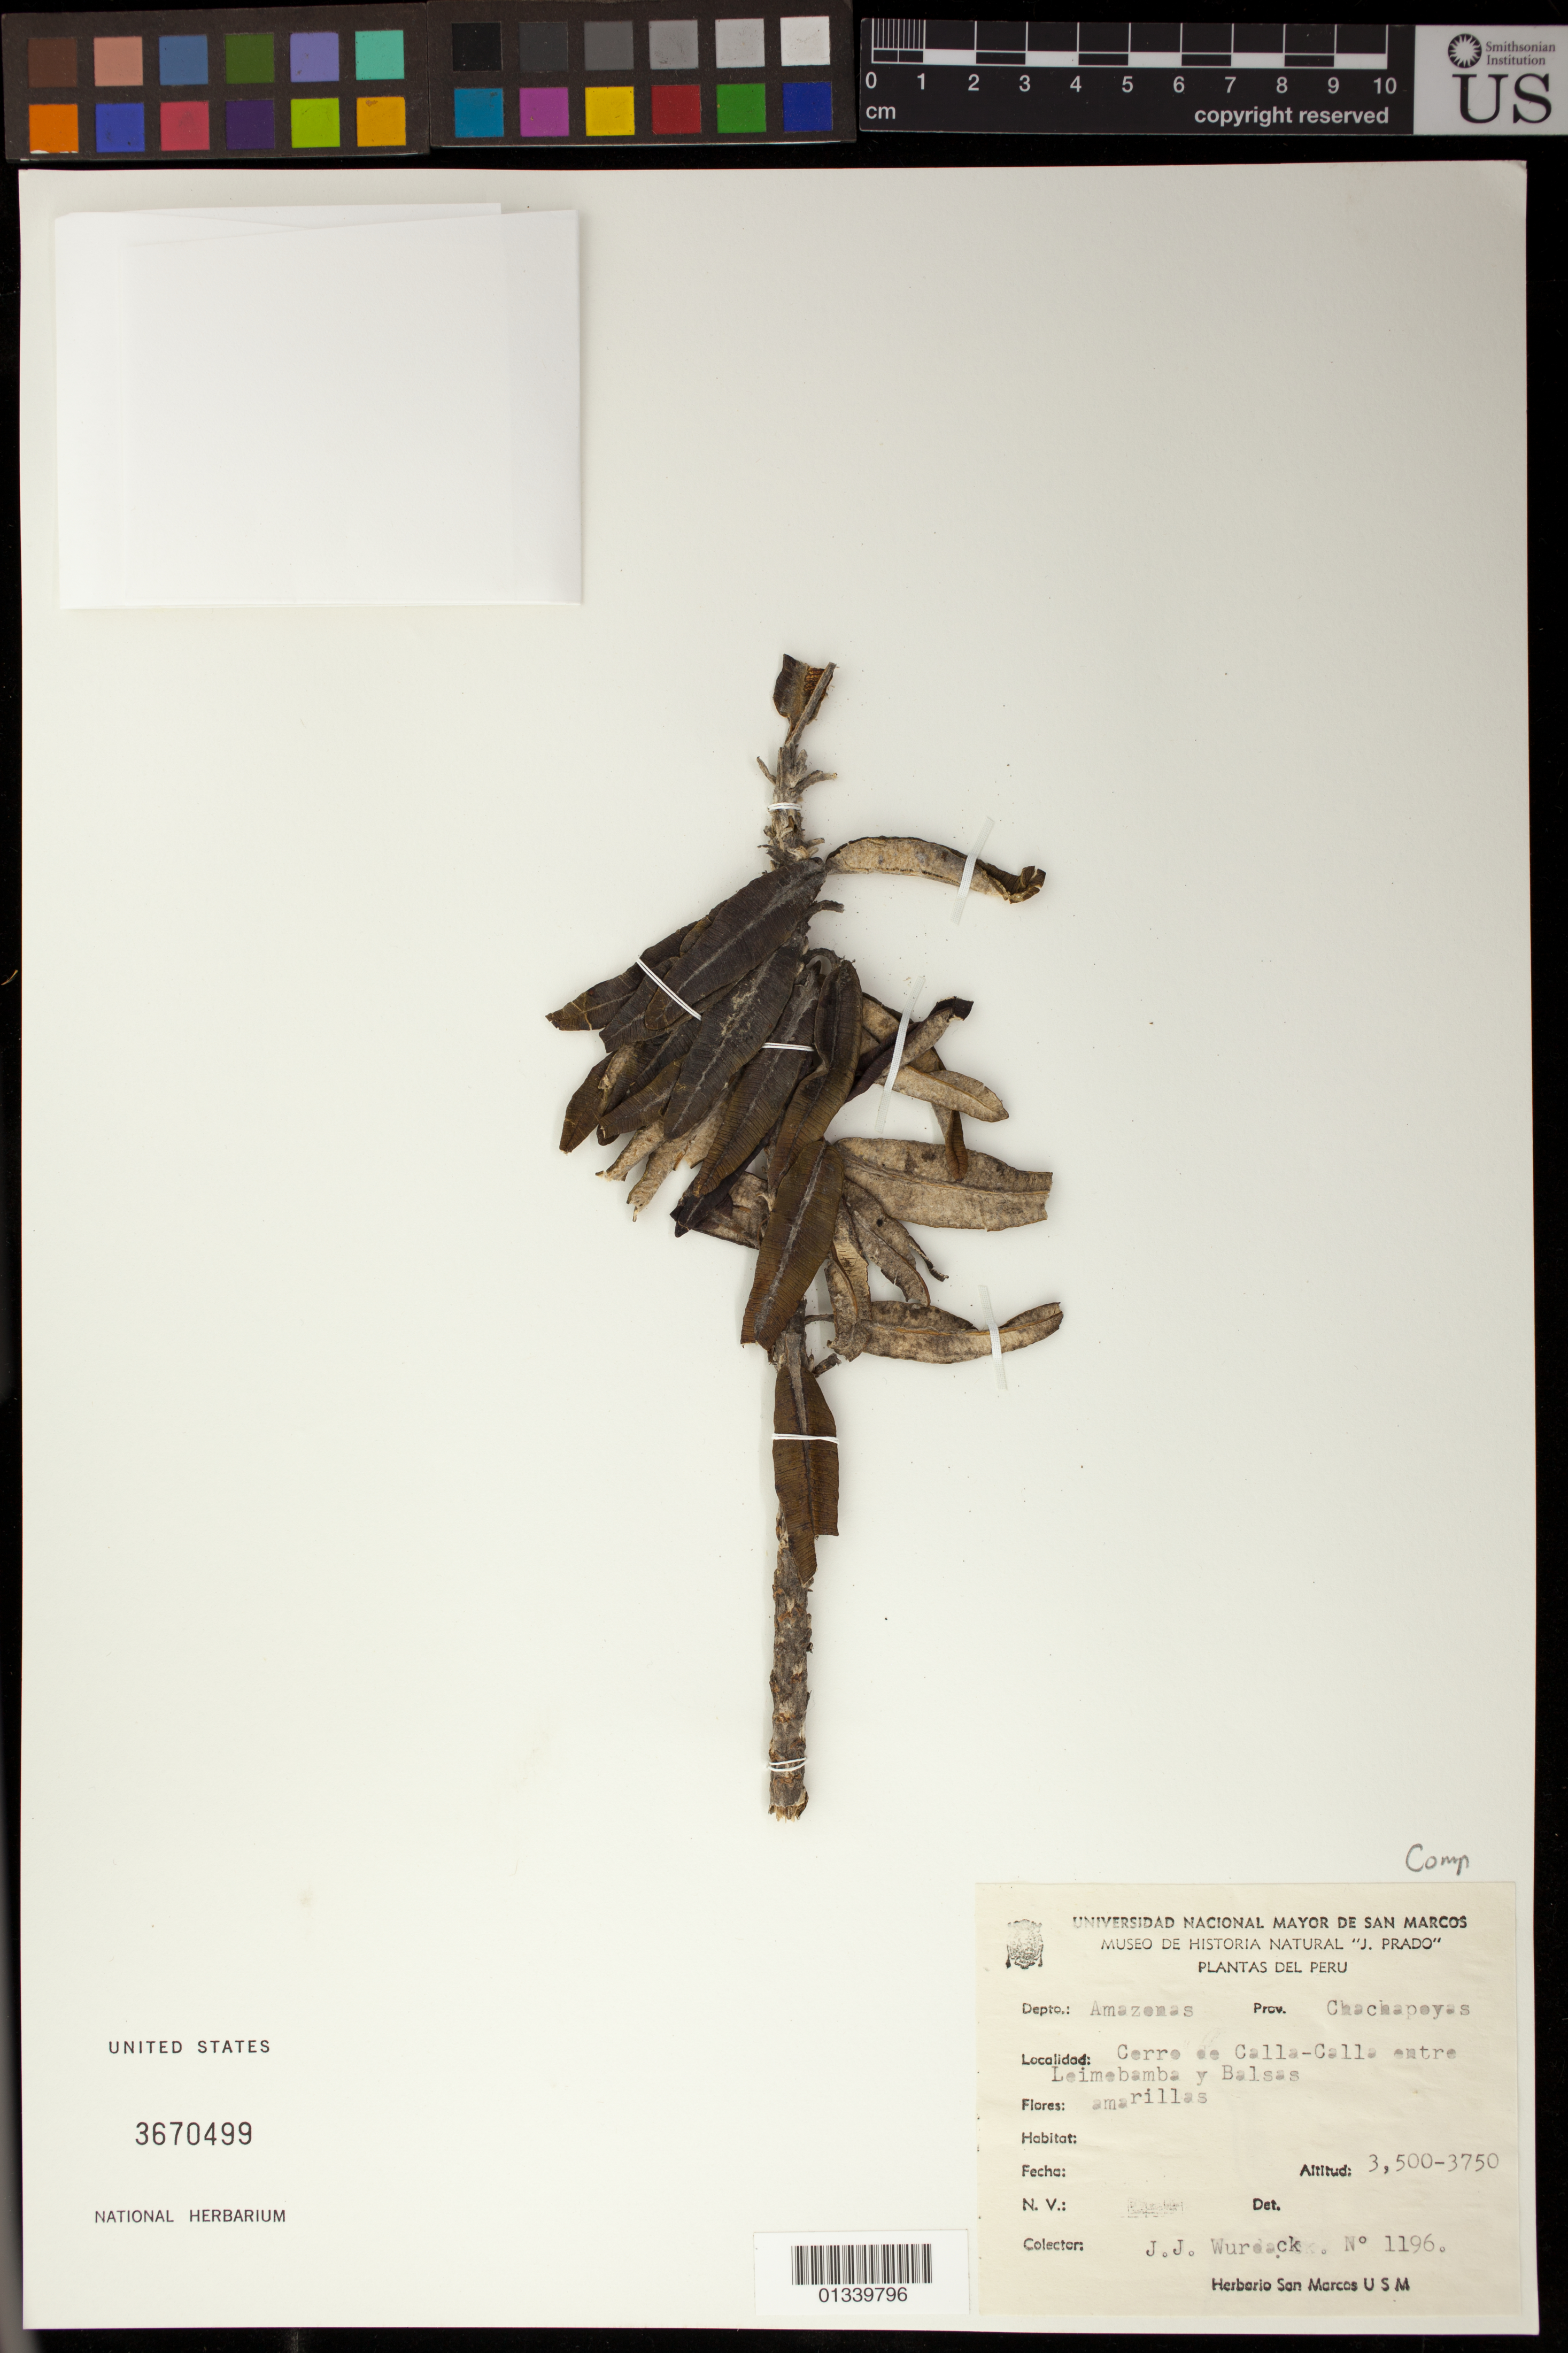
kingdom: Plantae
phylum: Tracheophyta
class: Magnoliopsida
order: Asterales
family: Asteraceae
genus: Diplostephium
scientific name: Diplostephium sp.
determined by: Ávila C., Fabio Andrés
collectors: J. J. Wurdack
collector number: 1196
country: Colombia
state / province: Amazonas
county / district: Chachapoyas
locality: Cerre de Calla-Calla entre Leimebamba y Balsas.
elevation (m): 3700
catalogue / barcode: US 3670499